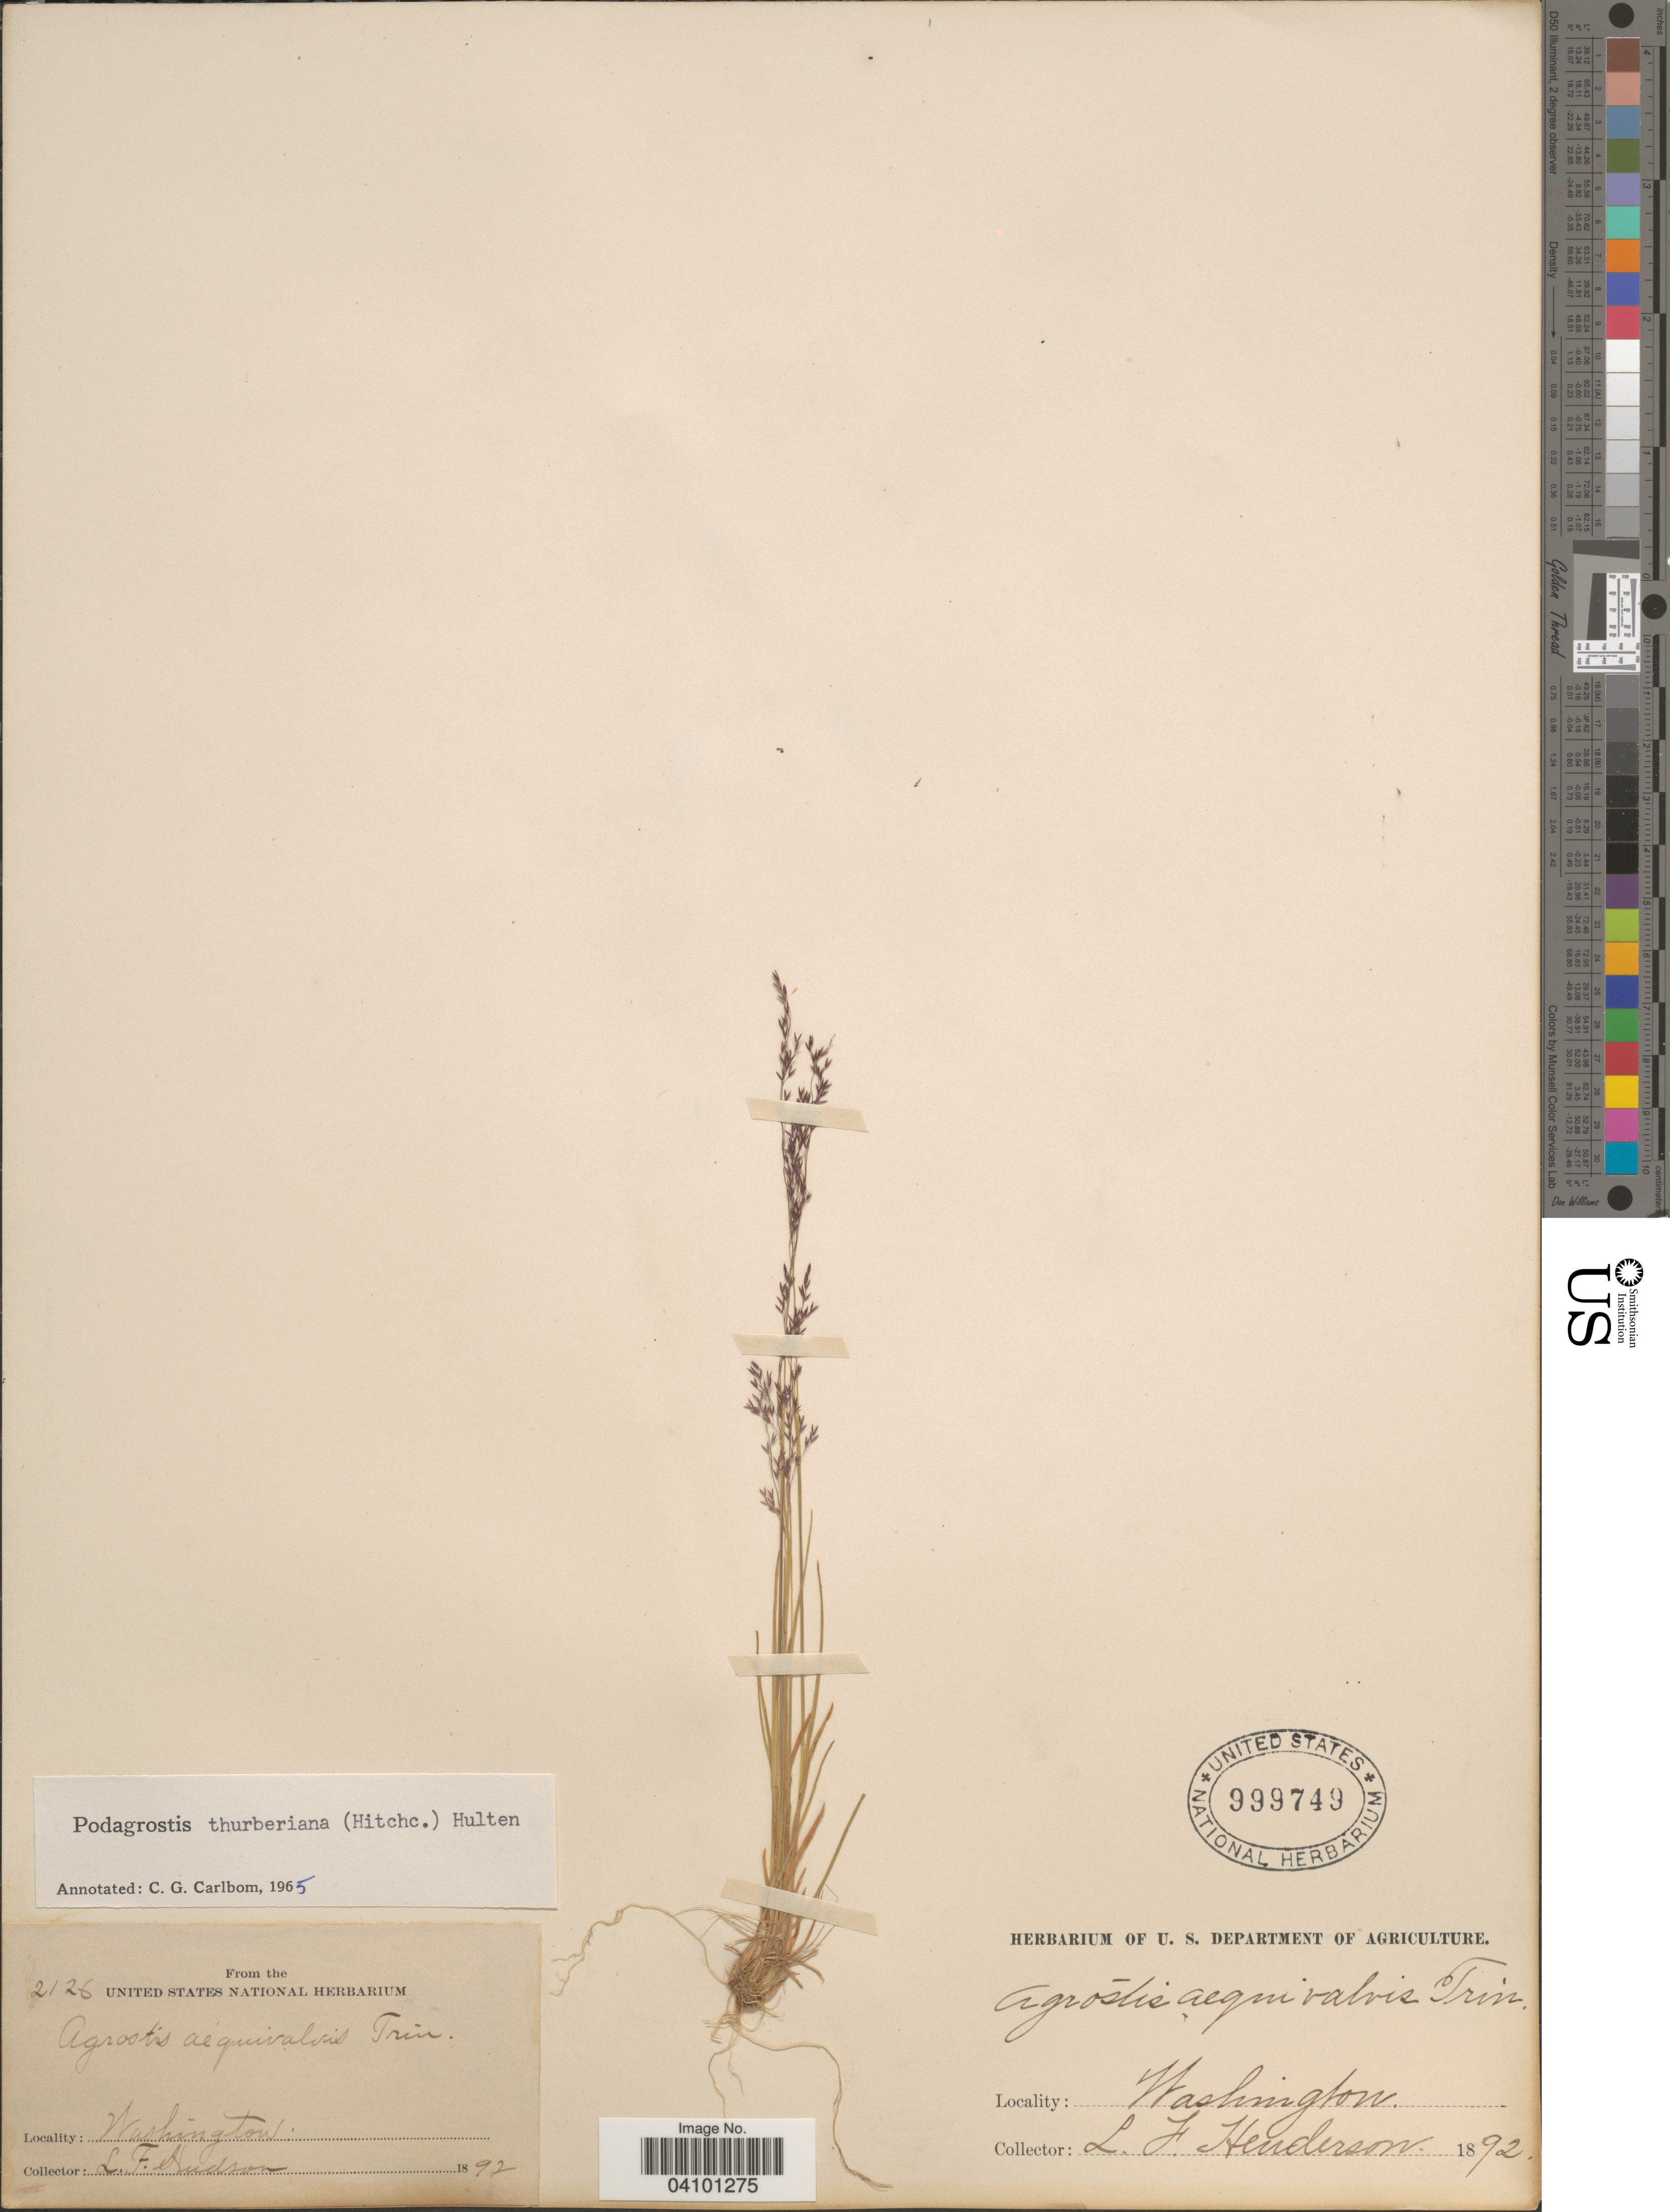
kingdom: Plantae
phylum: Tracheophyta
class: Liliopsida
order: Poales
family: Poaceae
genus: Podagrostis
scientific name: Podagrostis thurberiana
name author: Hitchc.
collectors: L. F. Hudson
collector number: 2126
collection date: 1892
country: United States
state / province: Washington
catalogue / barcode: US 999749